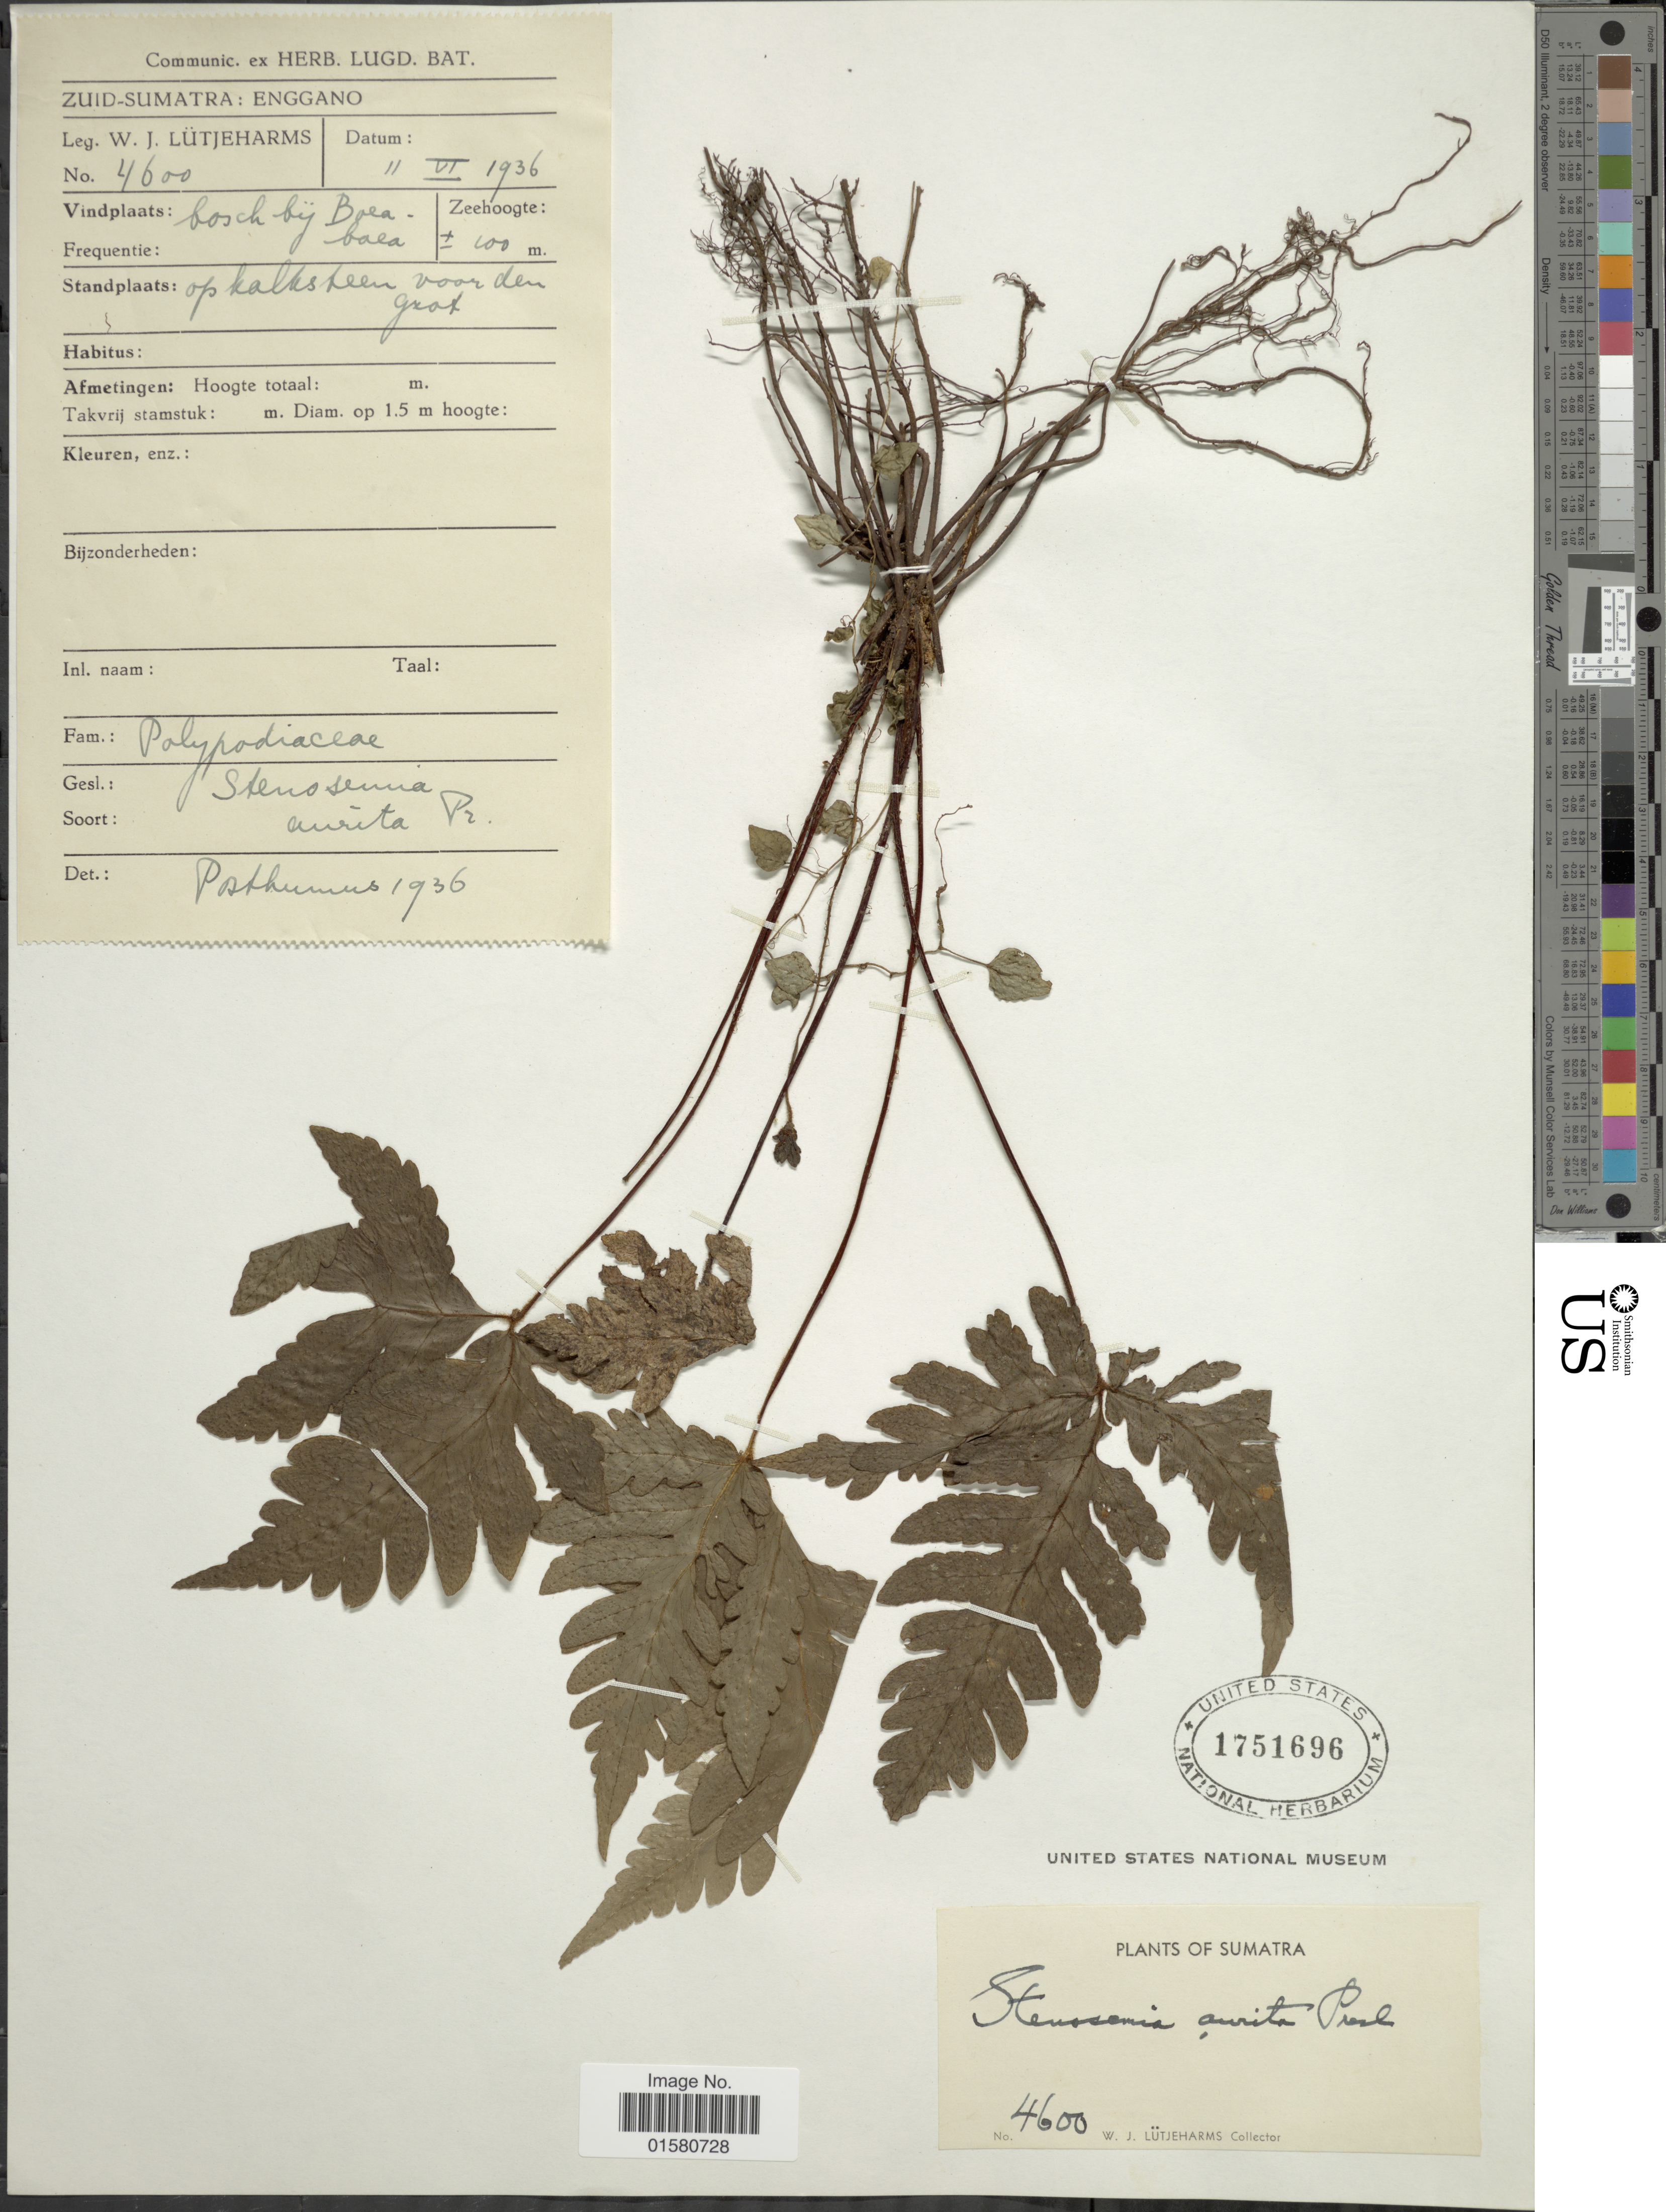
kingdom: Plantae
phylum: Tracheophyta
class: Polypodiopsida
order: Polypodiales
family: Tectariaceae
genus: Tectaria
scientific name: Tectaria aurita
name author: (Sw.) Chandra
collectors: W. Lutjeharms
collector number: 4600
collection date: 1936-06-11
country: Indonesia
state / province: Sumatra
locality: Zuid-Sumatra, bosch bij Boea Boea, op kalksteen voor den grot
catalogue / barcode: US 1751696